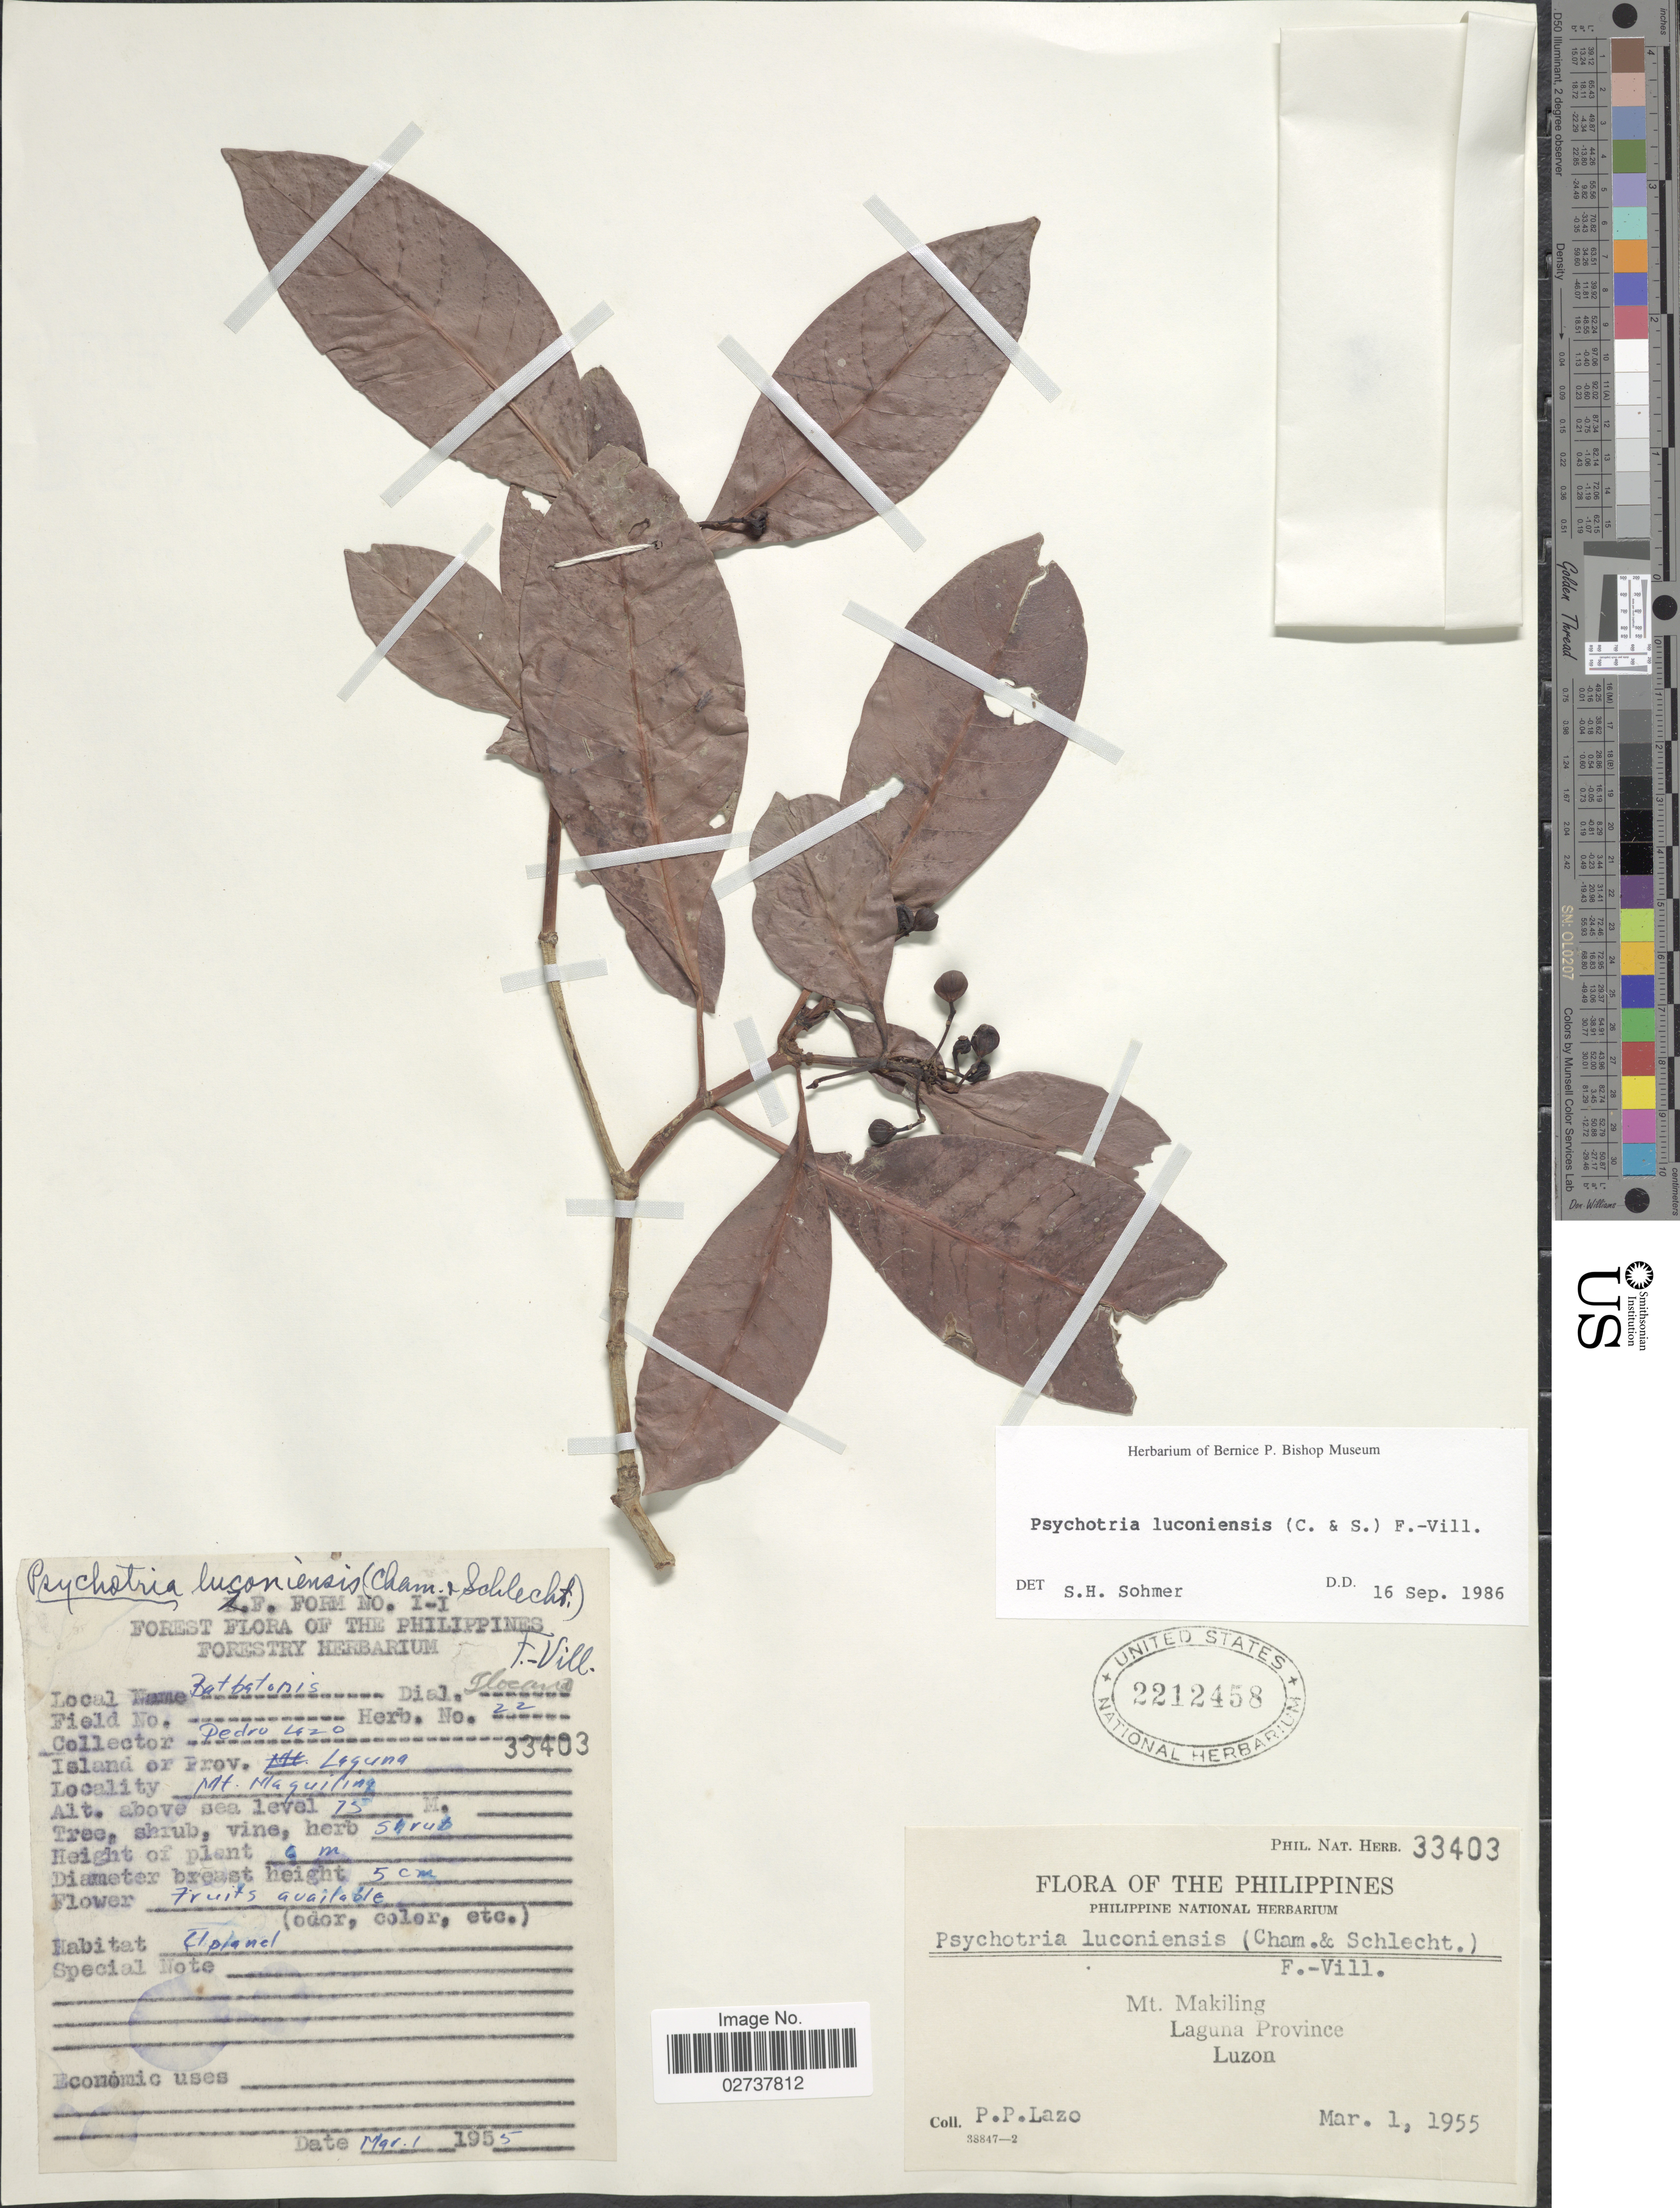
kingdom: Plantae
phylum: Tracheophyta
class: Magnoliopsida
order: Gentianales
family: Rubiaceae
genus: Psychotria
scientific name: Psychotria luzoniensis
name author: (Cham. & Schltdl.) Fern.-Vill.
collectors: P. Lazo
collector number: Phil. Nat. Herb. 33403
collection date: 1955-03-01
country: Philippines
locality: Mt. Makiling Laguna Province Luzon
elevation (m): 75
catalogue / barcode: US 2212458